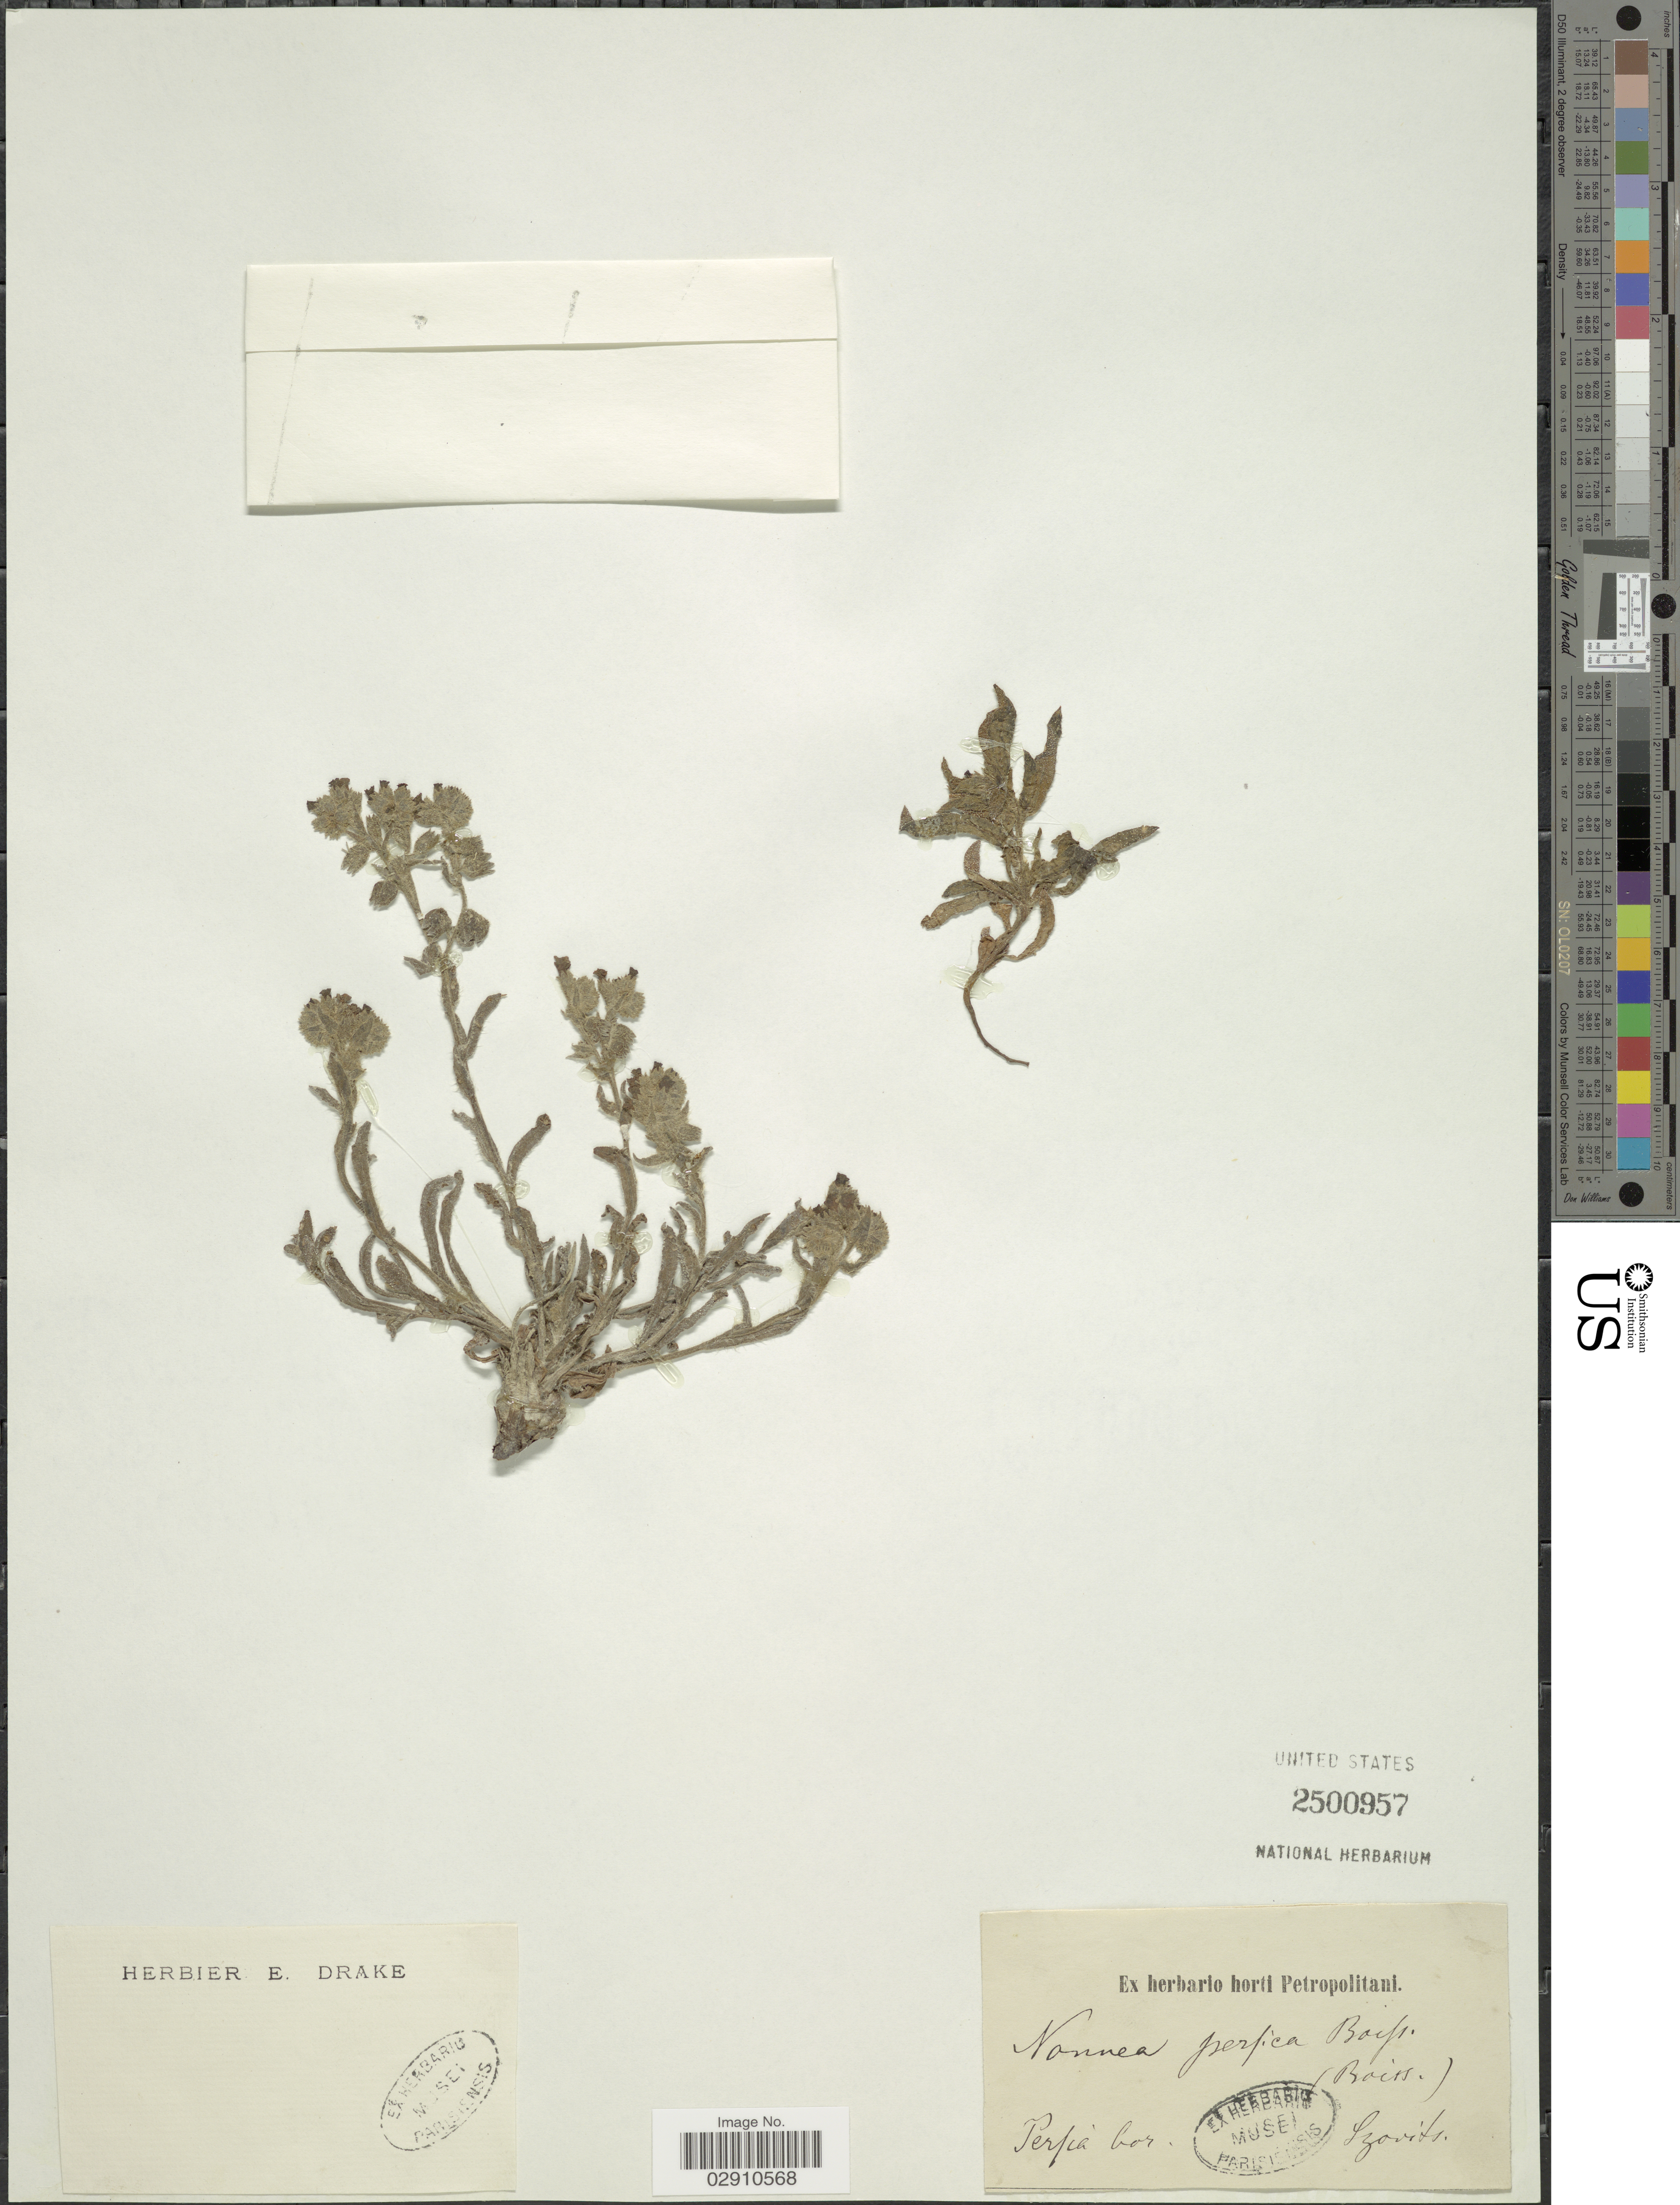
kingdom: Plantae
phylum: Tracheophyta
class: Magnoliopsida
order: Boraginales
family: Boraginaceae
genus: Nonea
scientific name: Nonea persica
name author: Boiss.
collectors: Szovits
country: Iran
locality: Persia bor.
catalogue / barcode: US 2500957